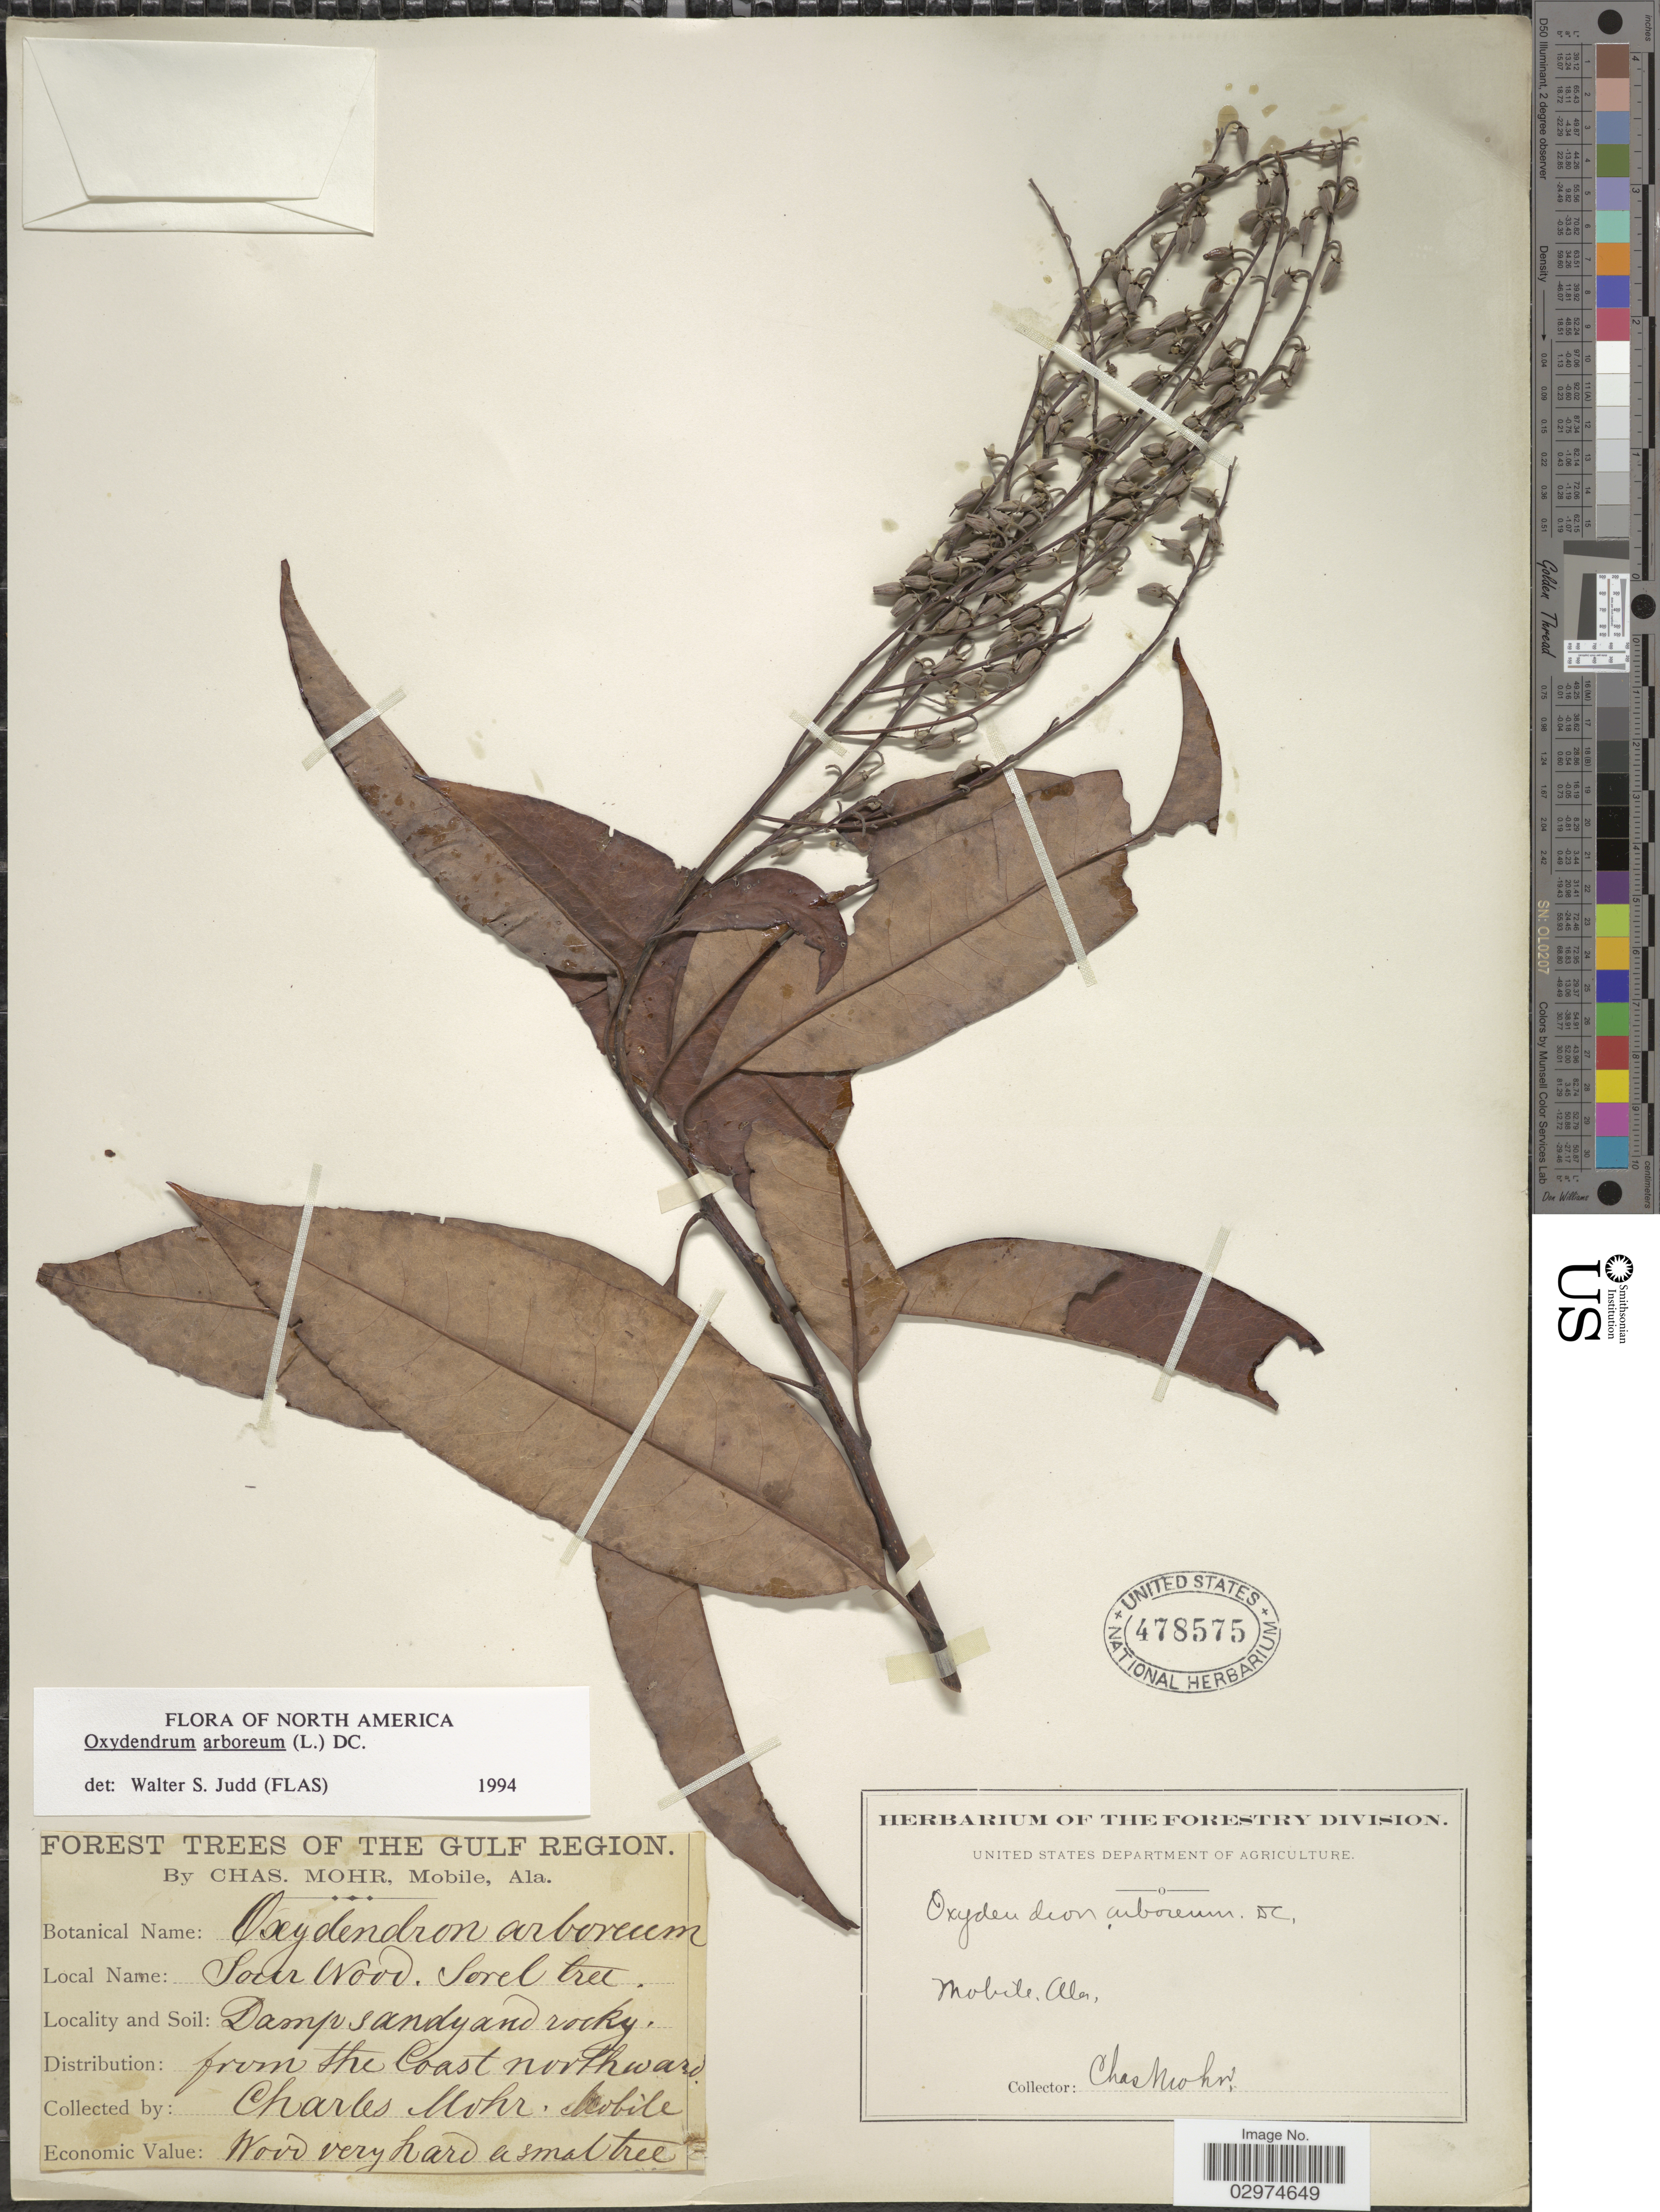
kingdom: Plantae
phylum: Tracheophyta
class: Magnoliopsida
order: Ericales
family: Ericaceae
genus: Oxydendrum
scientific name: Oxydendrum arboreum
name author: (L.) DC.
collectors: Mohr, C. T. (herbarium)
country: United States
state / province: Alabama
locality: The Gulf Region, Mobile.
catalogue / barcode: US 478575